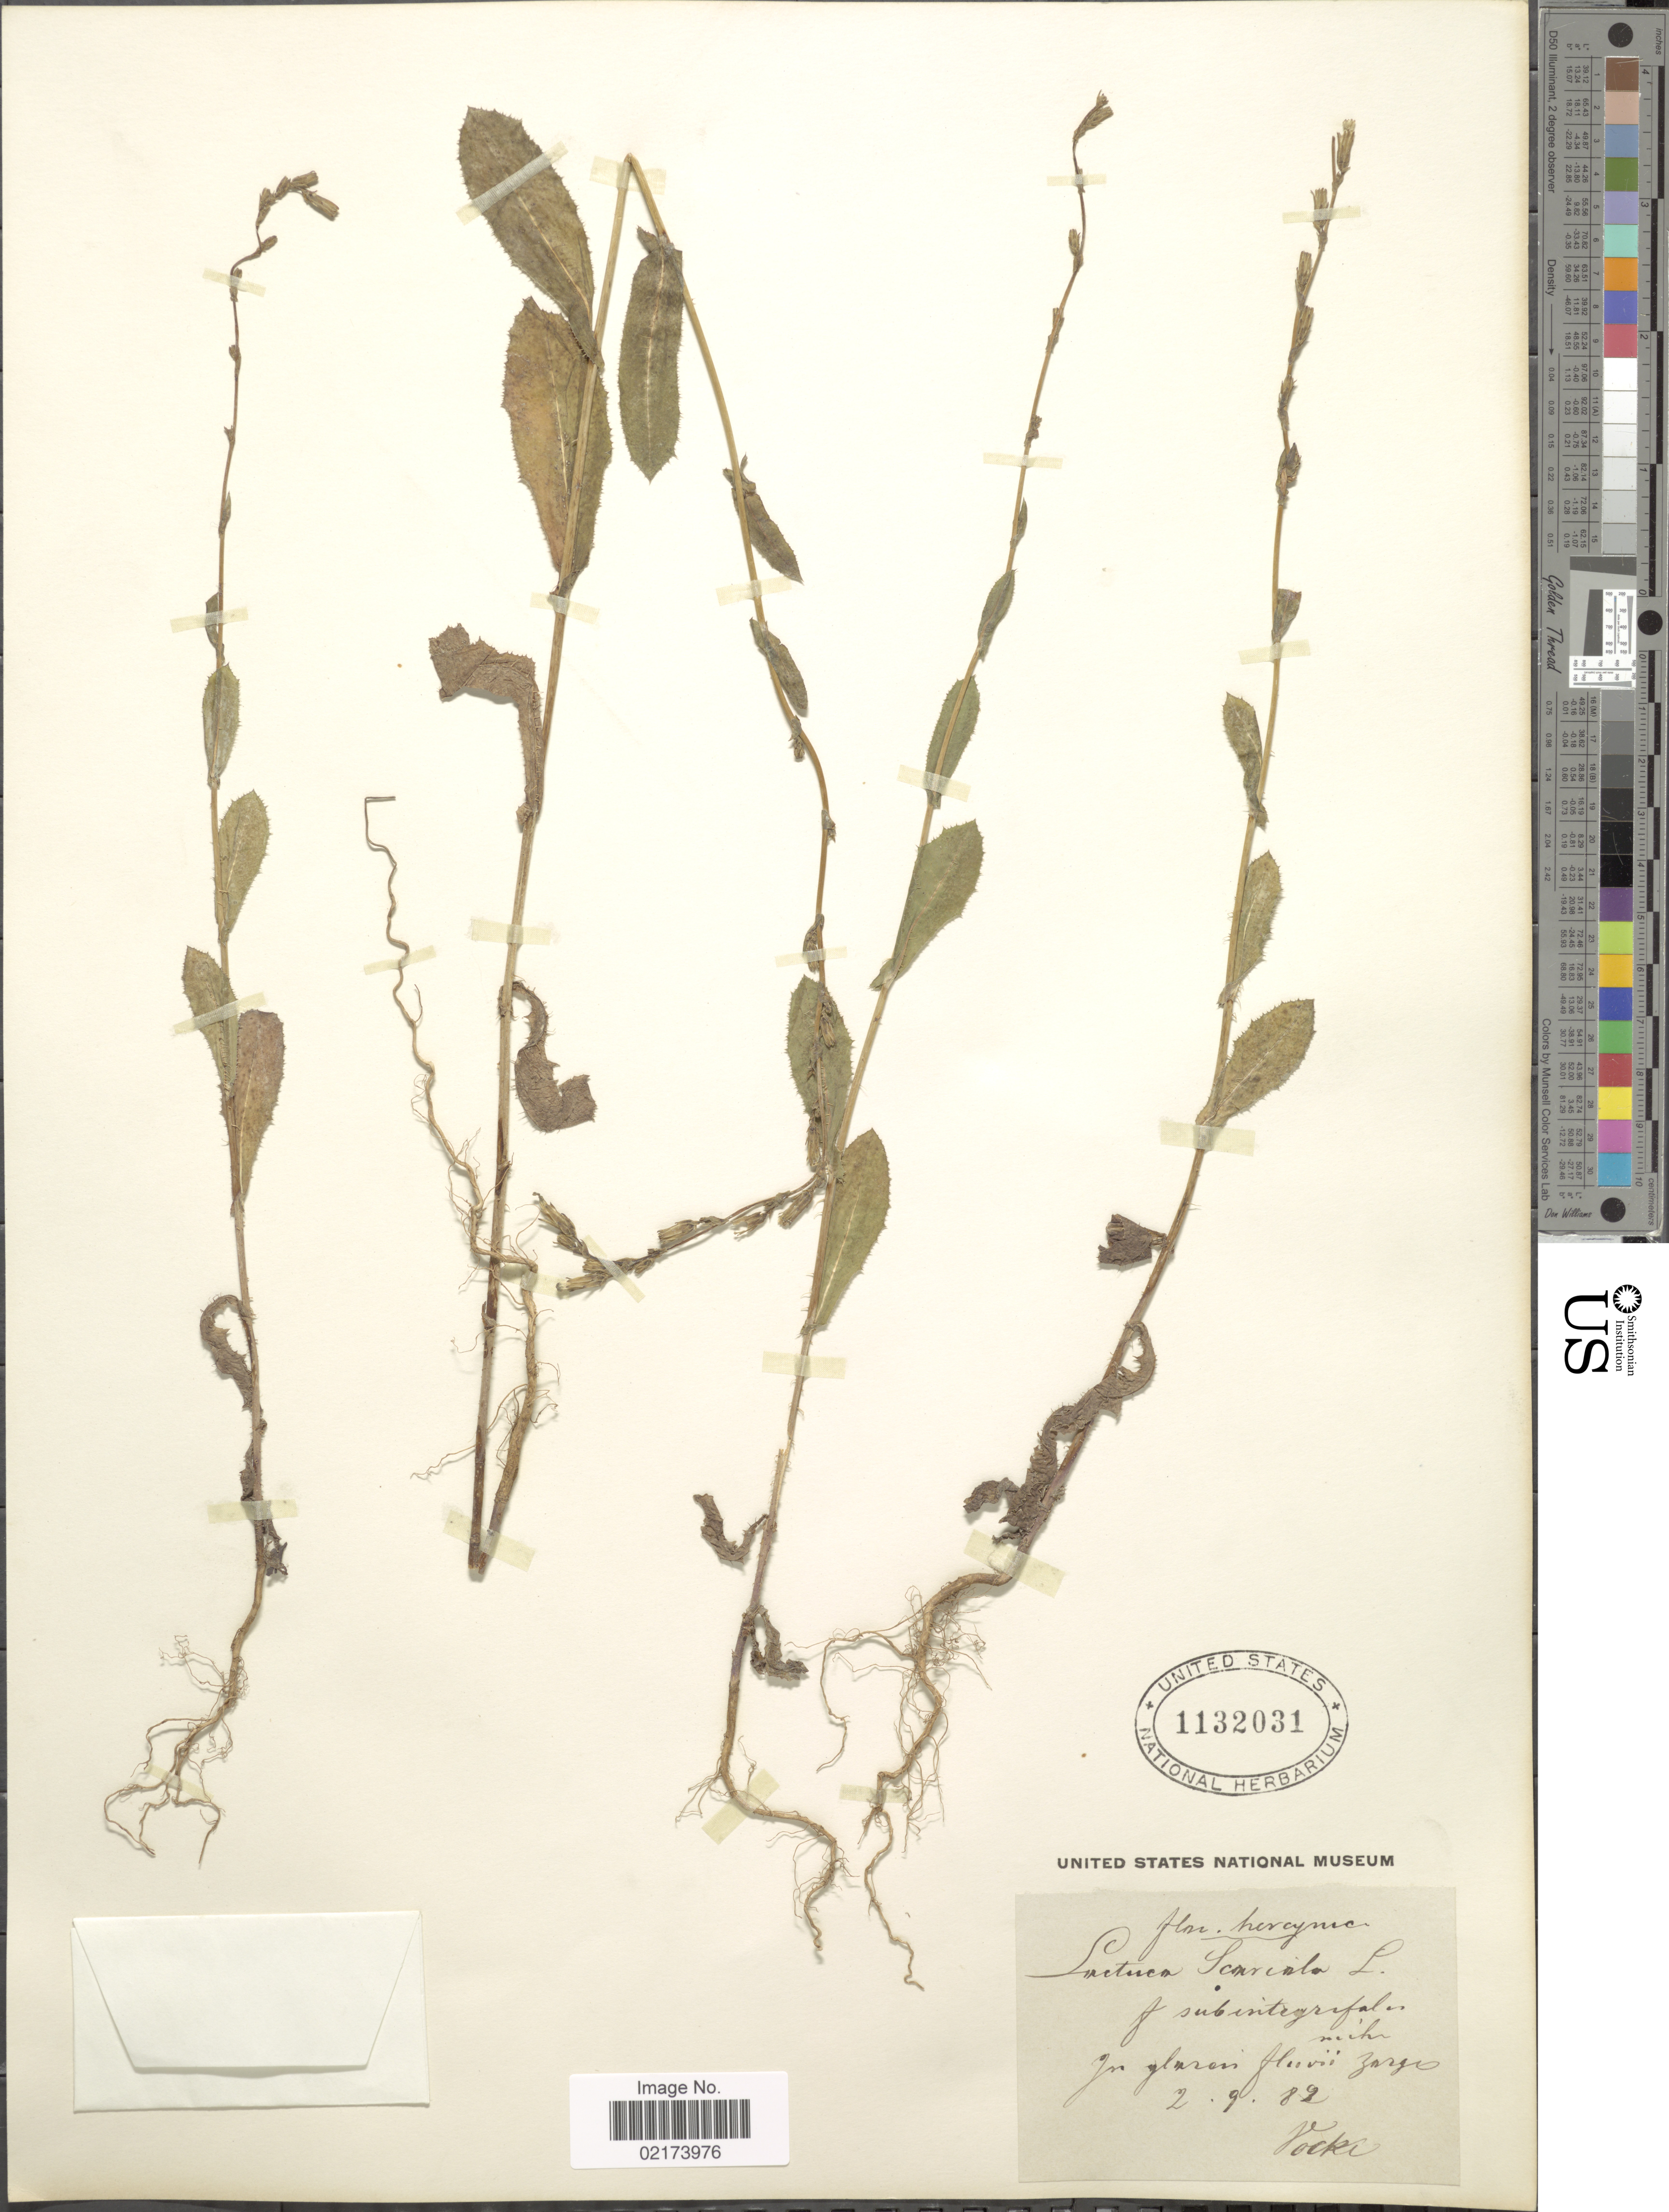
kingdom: Plantae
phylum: Tracheophyta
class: Magnoliopsida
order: Asterales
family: Asteraceae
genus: Lactuca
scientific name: Lactuca serriola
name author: L.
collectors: -. Vocke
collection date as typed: Transcribed d/m/y: 2/9/83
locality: Hercynic, fluvii Zargo [interpreted]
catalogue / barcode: US 1132031